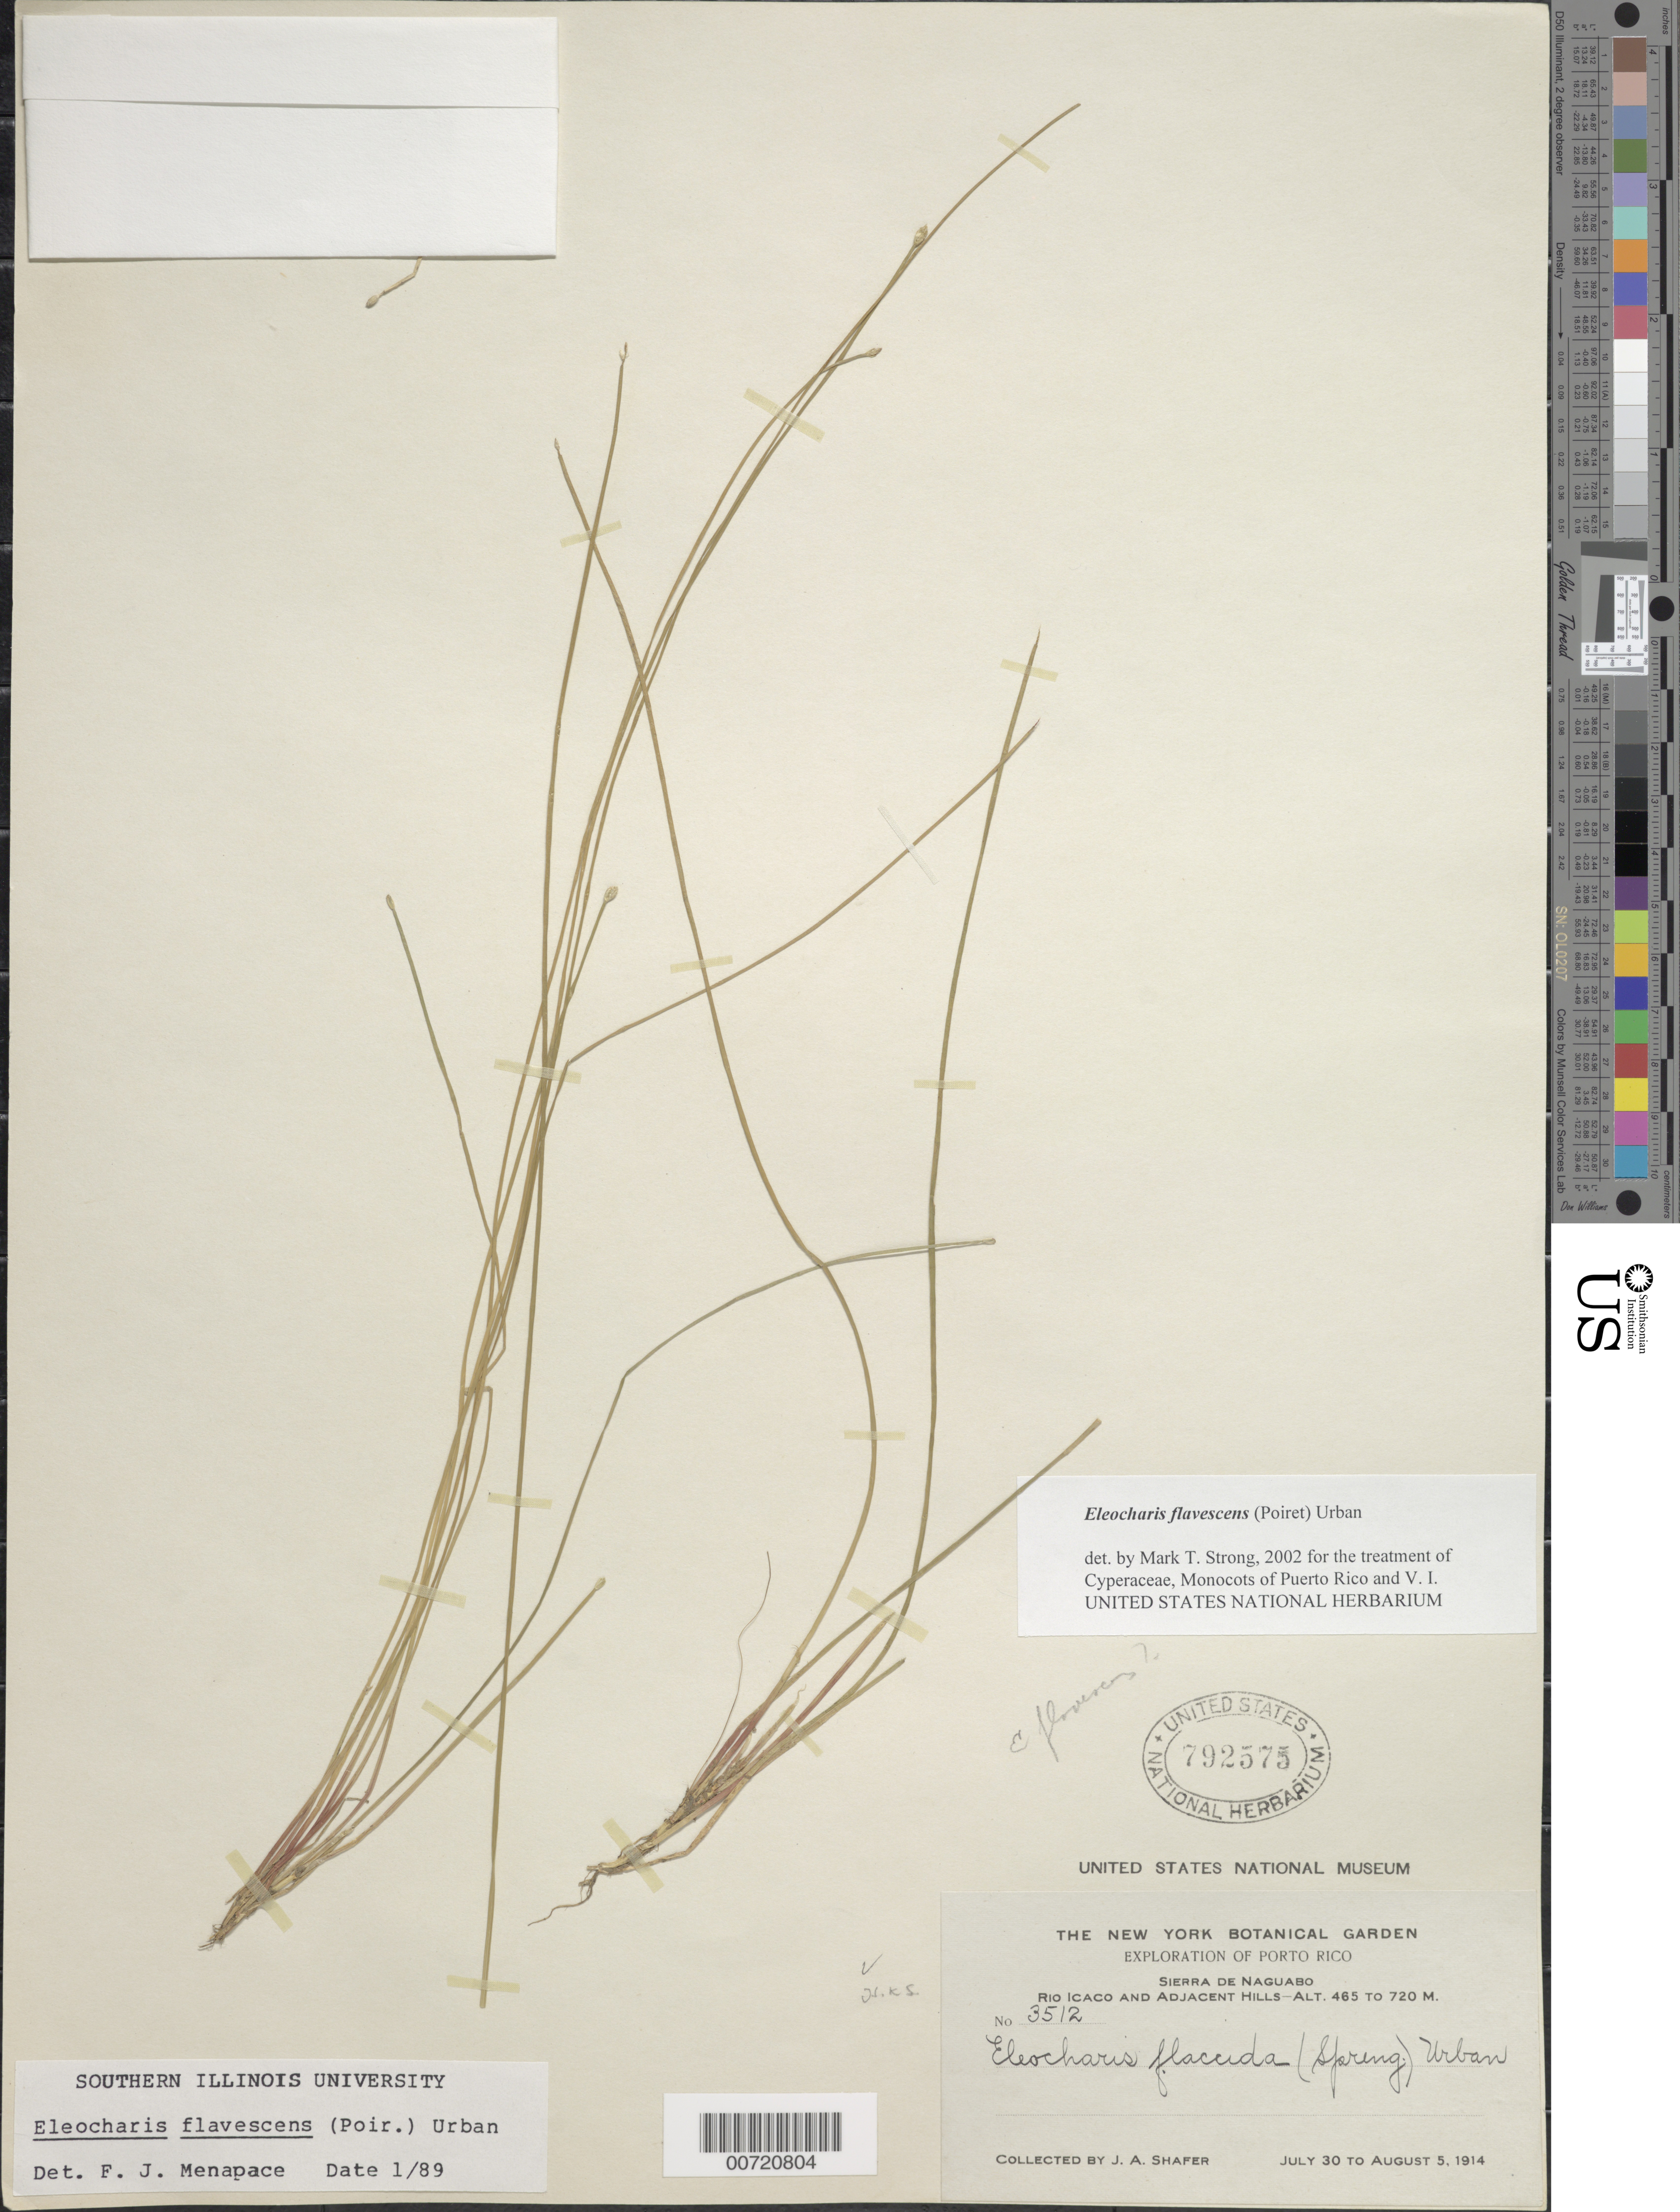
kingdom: Plantae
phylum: Tracheophyta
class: Liliopsida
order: Poales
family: Cyperaceae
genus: Eleocharis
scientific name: Eleocharis flavescens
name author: (Poir.) Urb.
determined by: Strong, M. T., (US), Smithsonian Institution - National Museum of Natural History (UNITED STATES)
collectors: J. A. Shafer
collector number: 3512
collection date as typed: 30 Jul 1914 to 05 Aug 1914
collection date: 1914-07-30/1914-08-05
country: Puerto Rico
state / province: Naguabo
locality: Sierra de Naguabo: Rio Icaco and adjacent hills.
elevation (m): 465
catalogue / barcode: US 792575